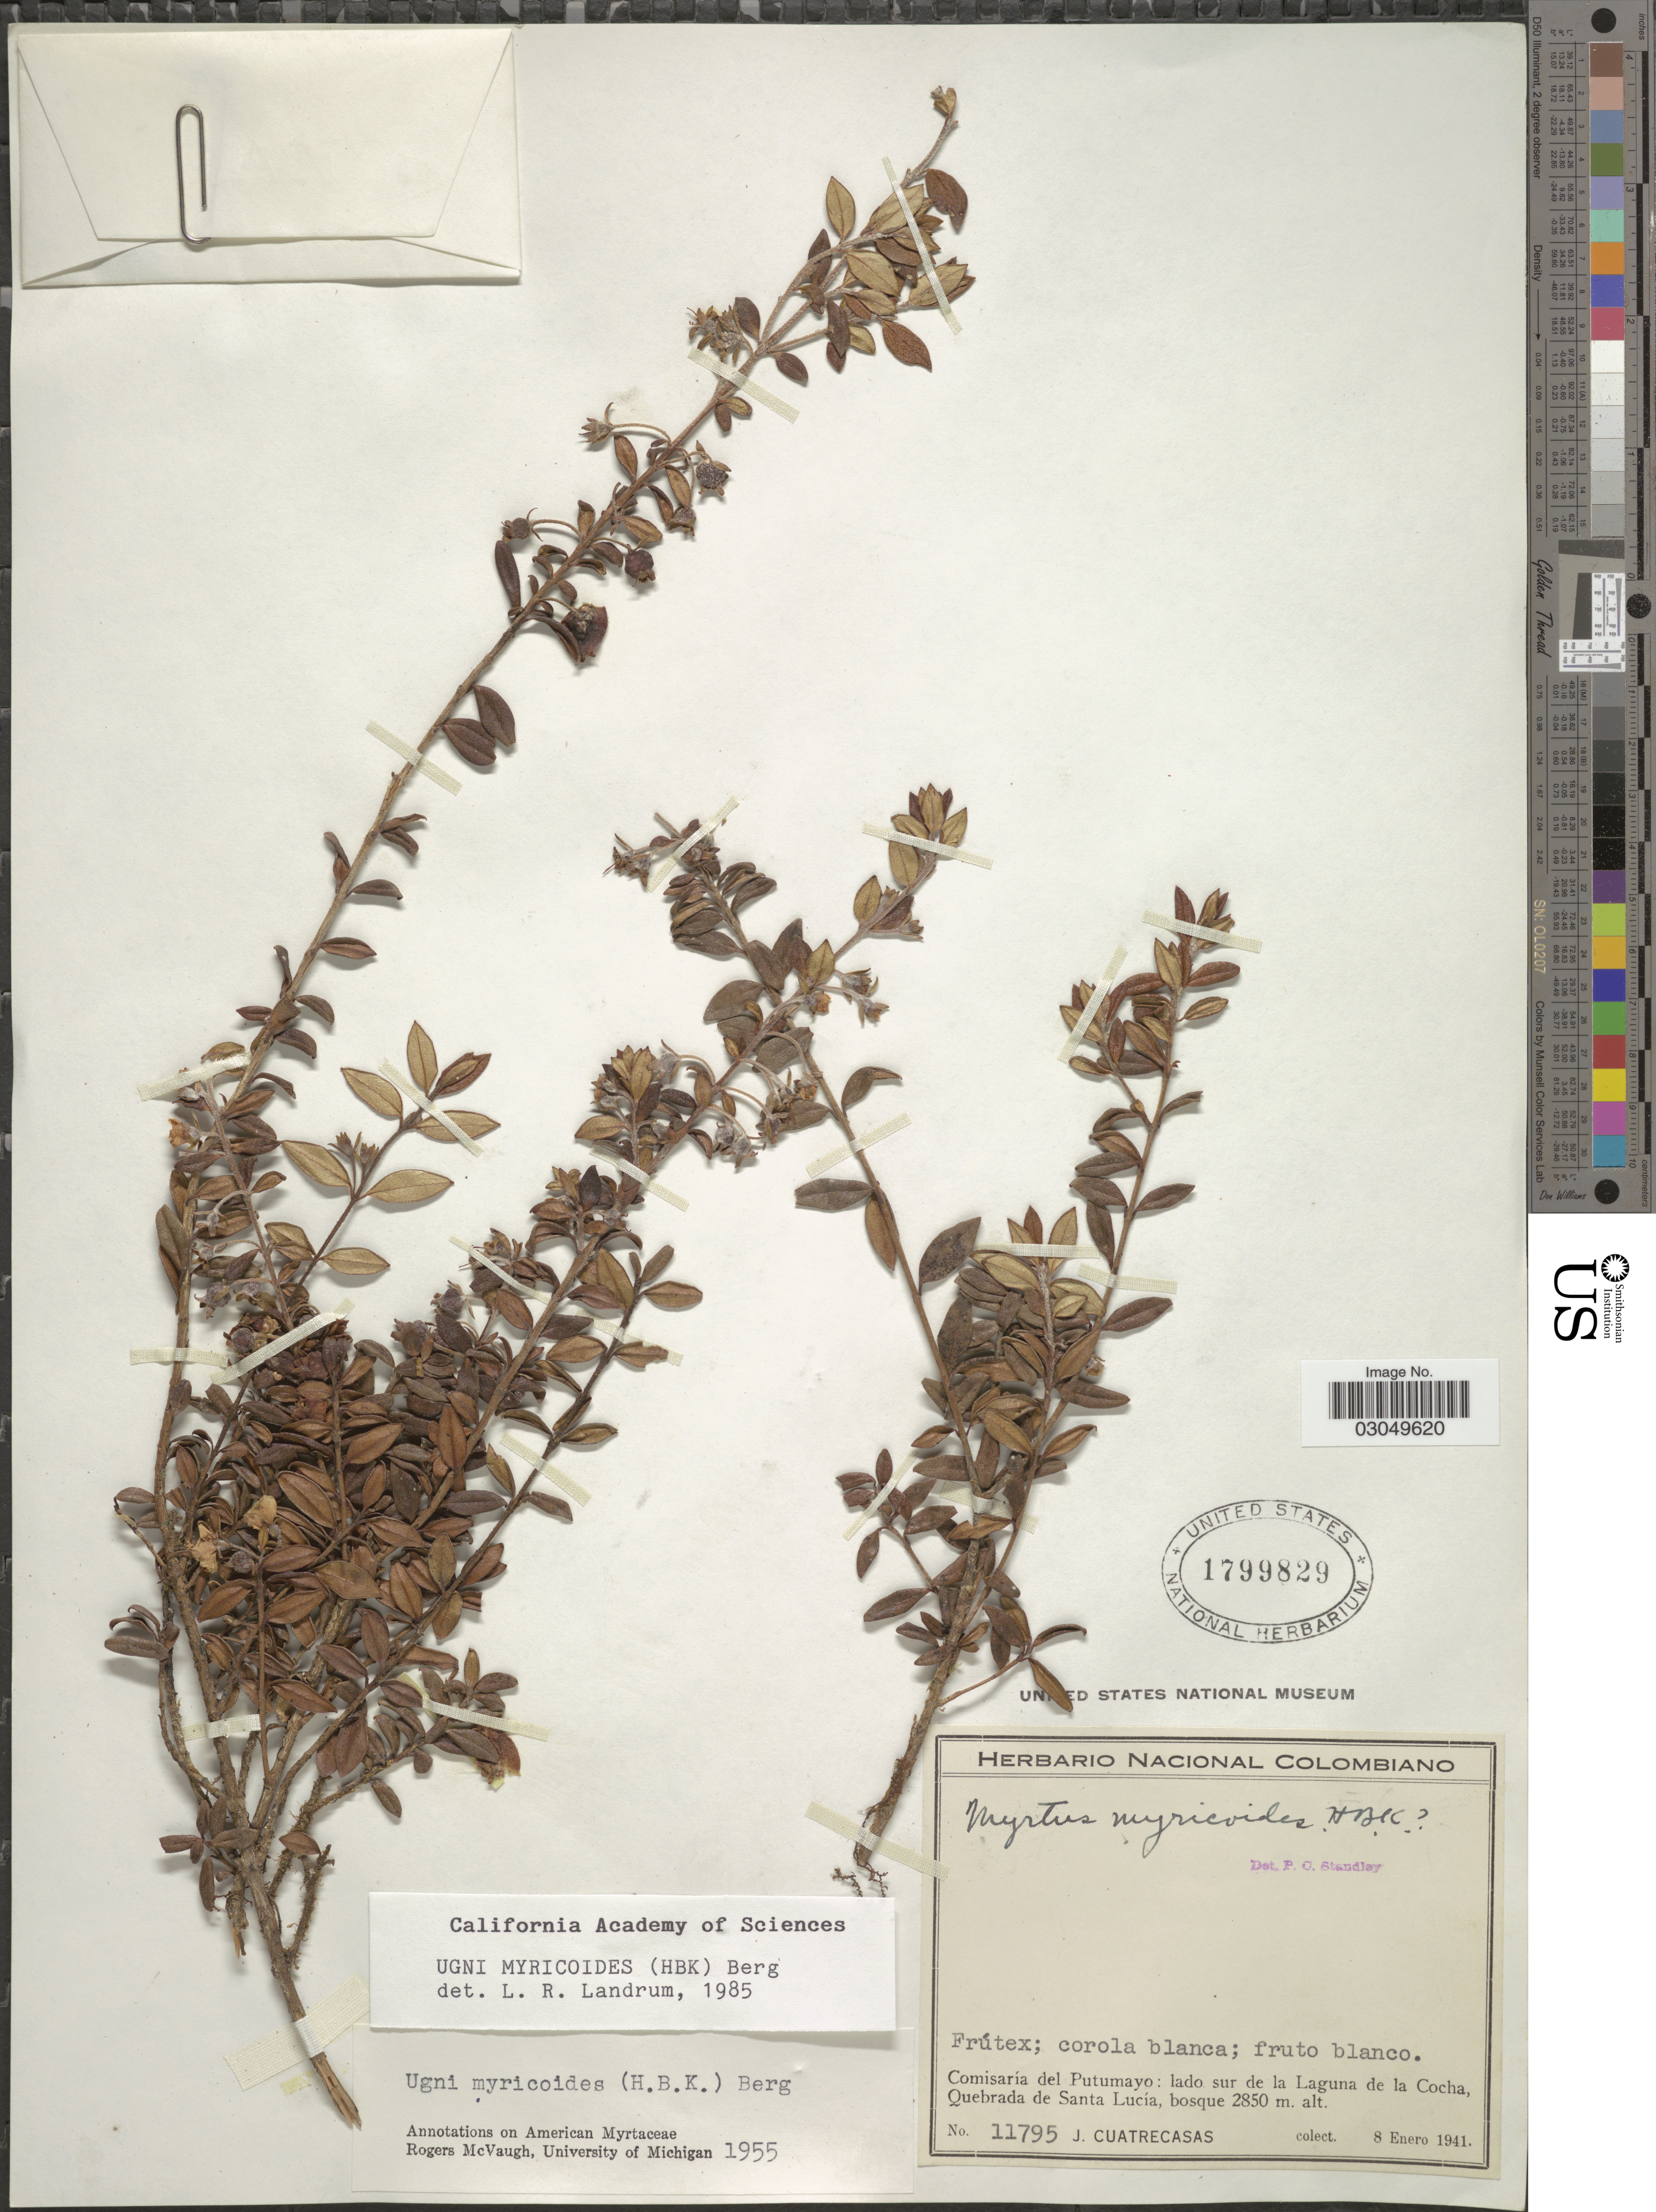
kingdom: Plantae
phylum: Tracheophyta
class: Magnoliopsida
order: Myrtales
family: Myrtaceae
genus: Ugni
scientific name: Ugni myricoides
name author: (Kunth) O. Berg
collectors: J. Cuatrecasas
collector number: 11795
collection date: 1941-01-08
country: Colombia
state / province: Putumayo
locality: Lado sur de la Laguna de la Cocha, Quebrada de Santa Lucia.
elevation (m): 2850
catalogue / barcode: US 1799829